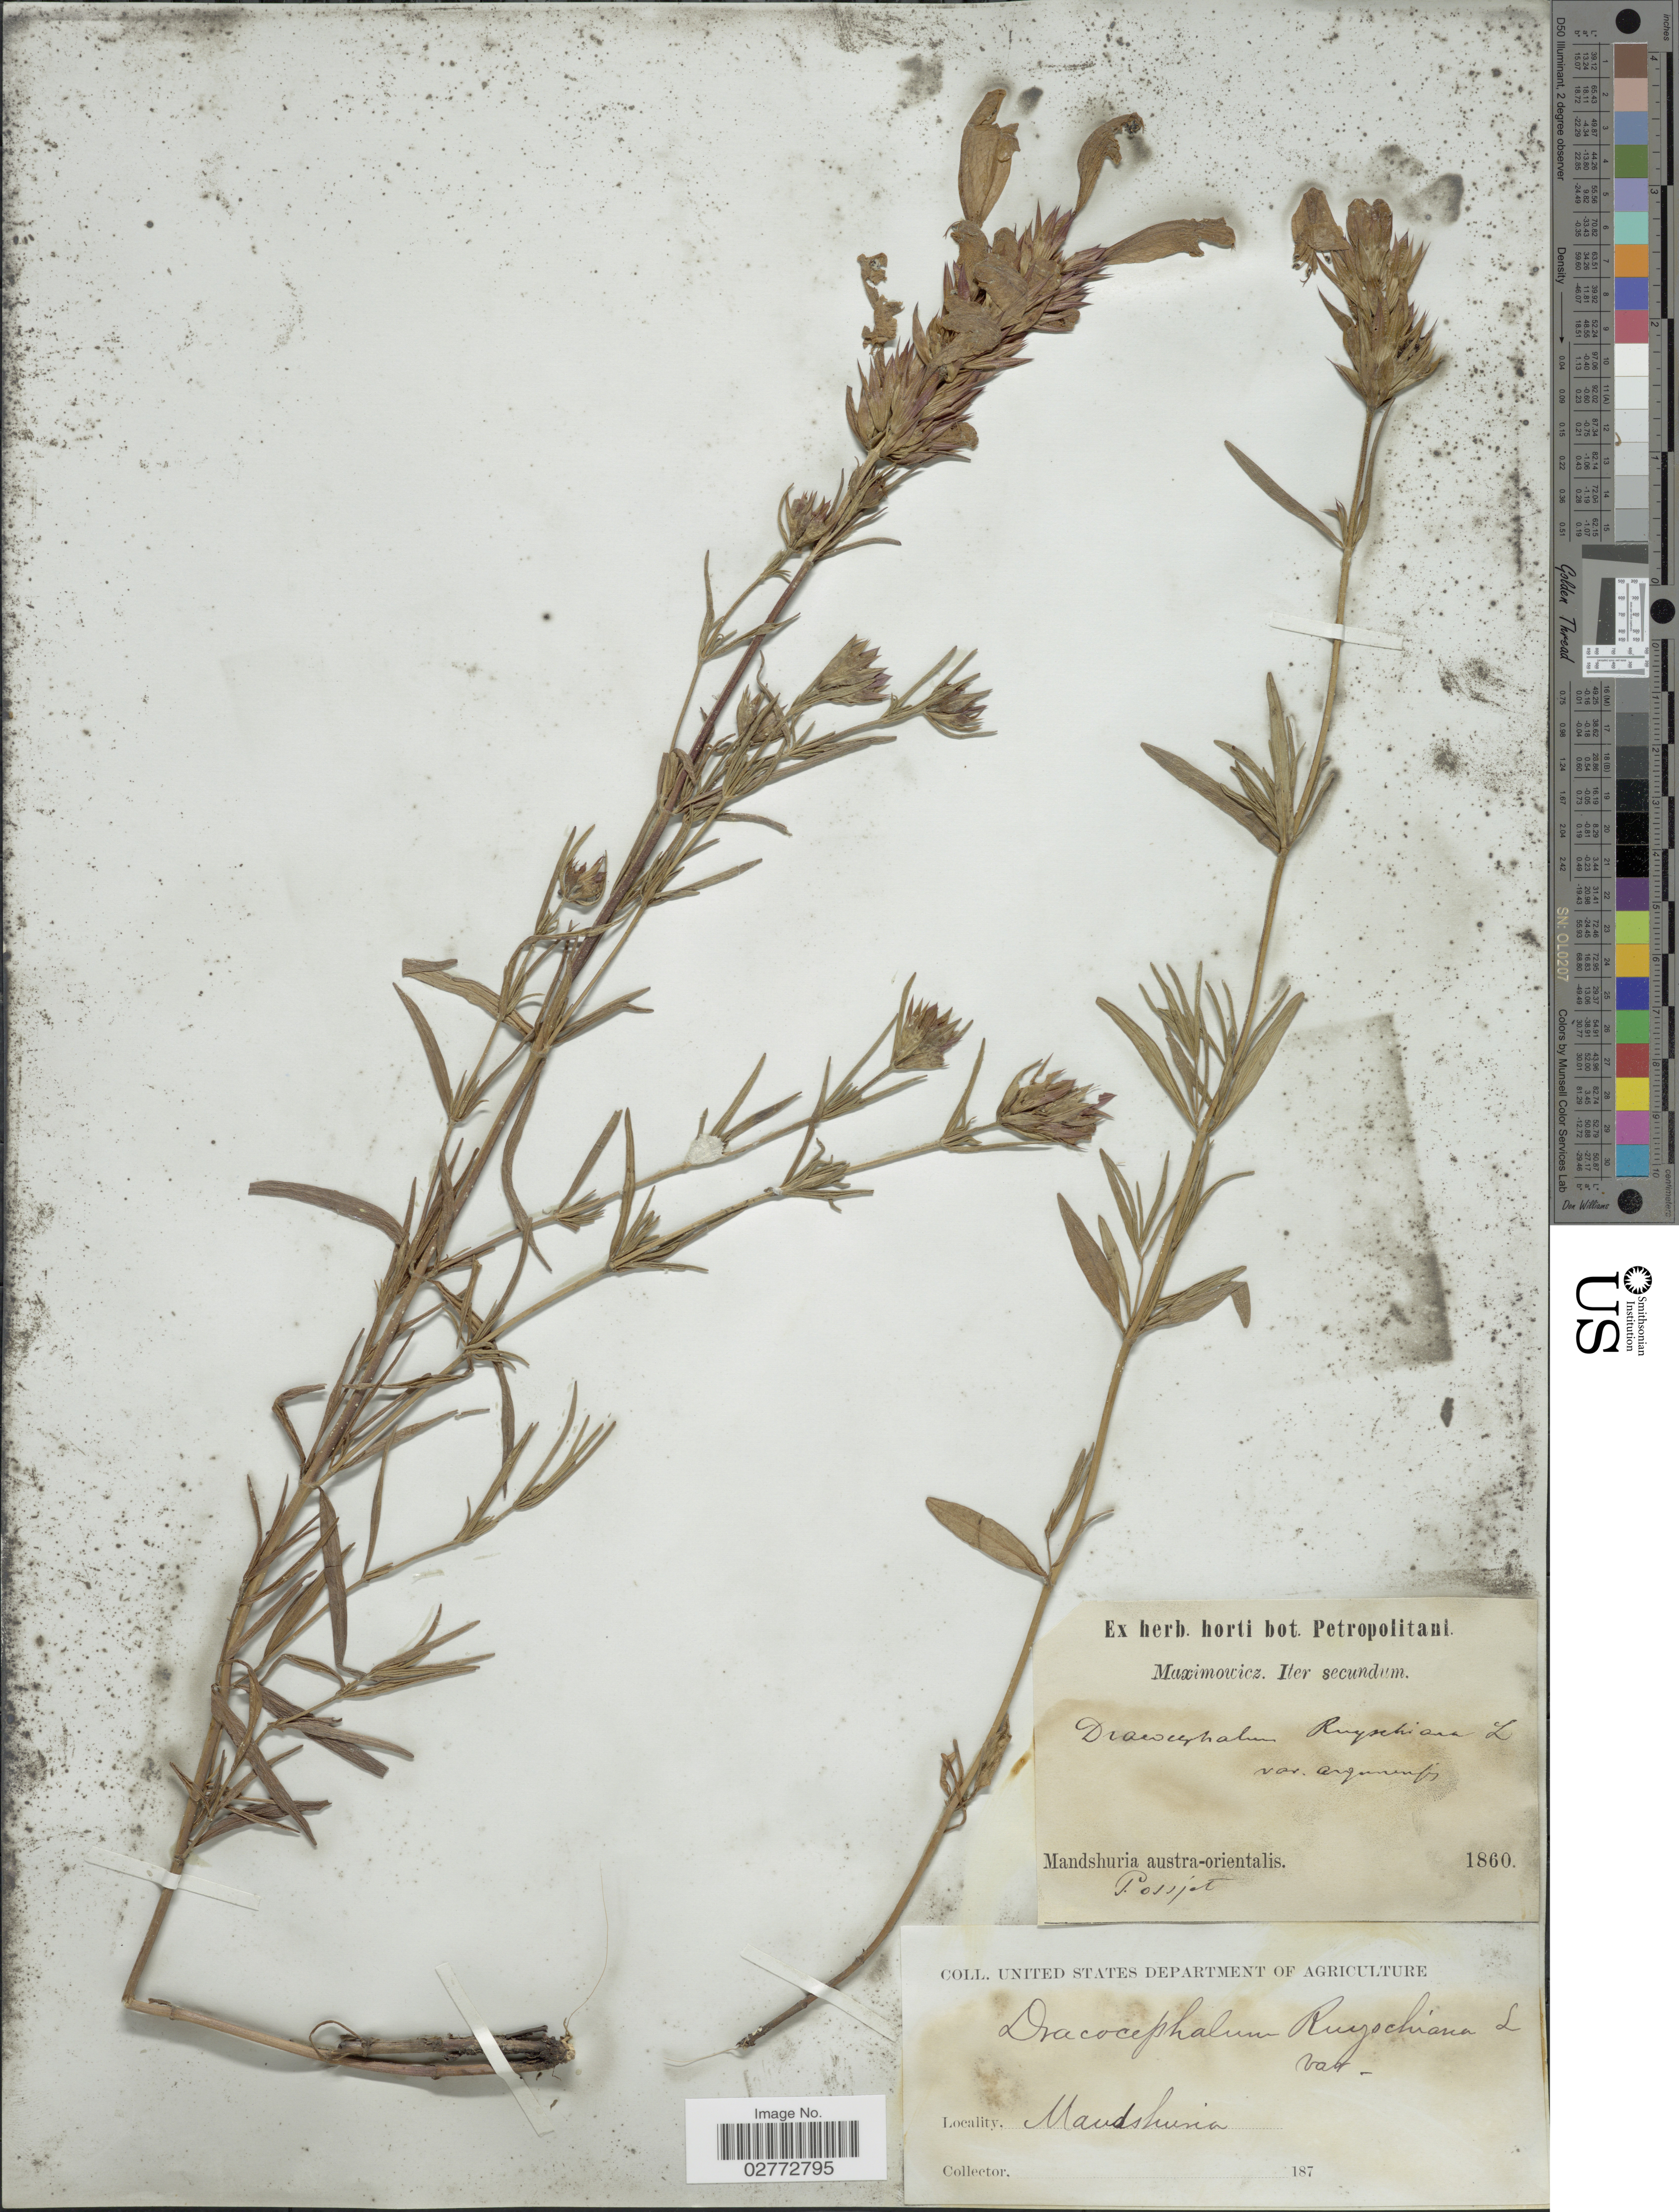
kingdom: Plantae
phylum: Tracheophyta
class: Magnoliopsida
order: Lamiales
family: Lamiaceae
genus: Dracocephalum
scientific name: Dracocephalum ruyschiana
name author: L.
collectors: Maximowicz, --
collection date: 1860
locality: Possjot. [interpreted] Mandshuria austra-orientalis.